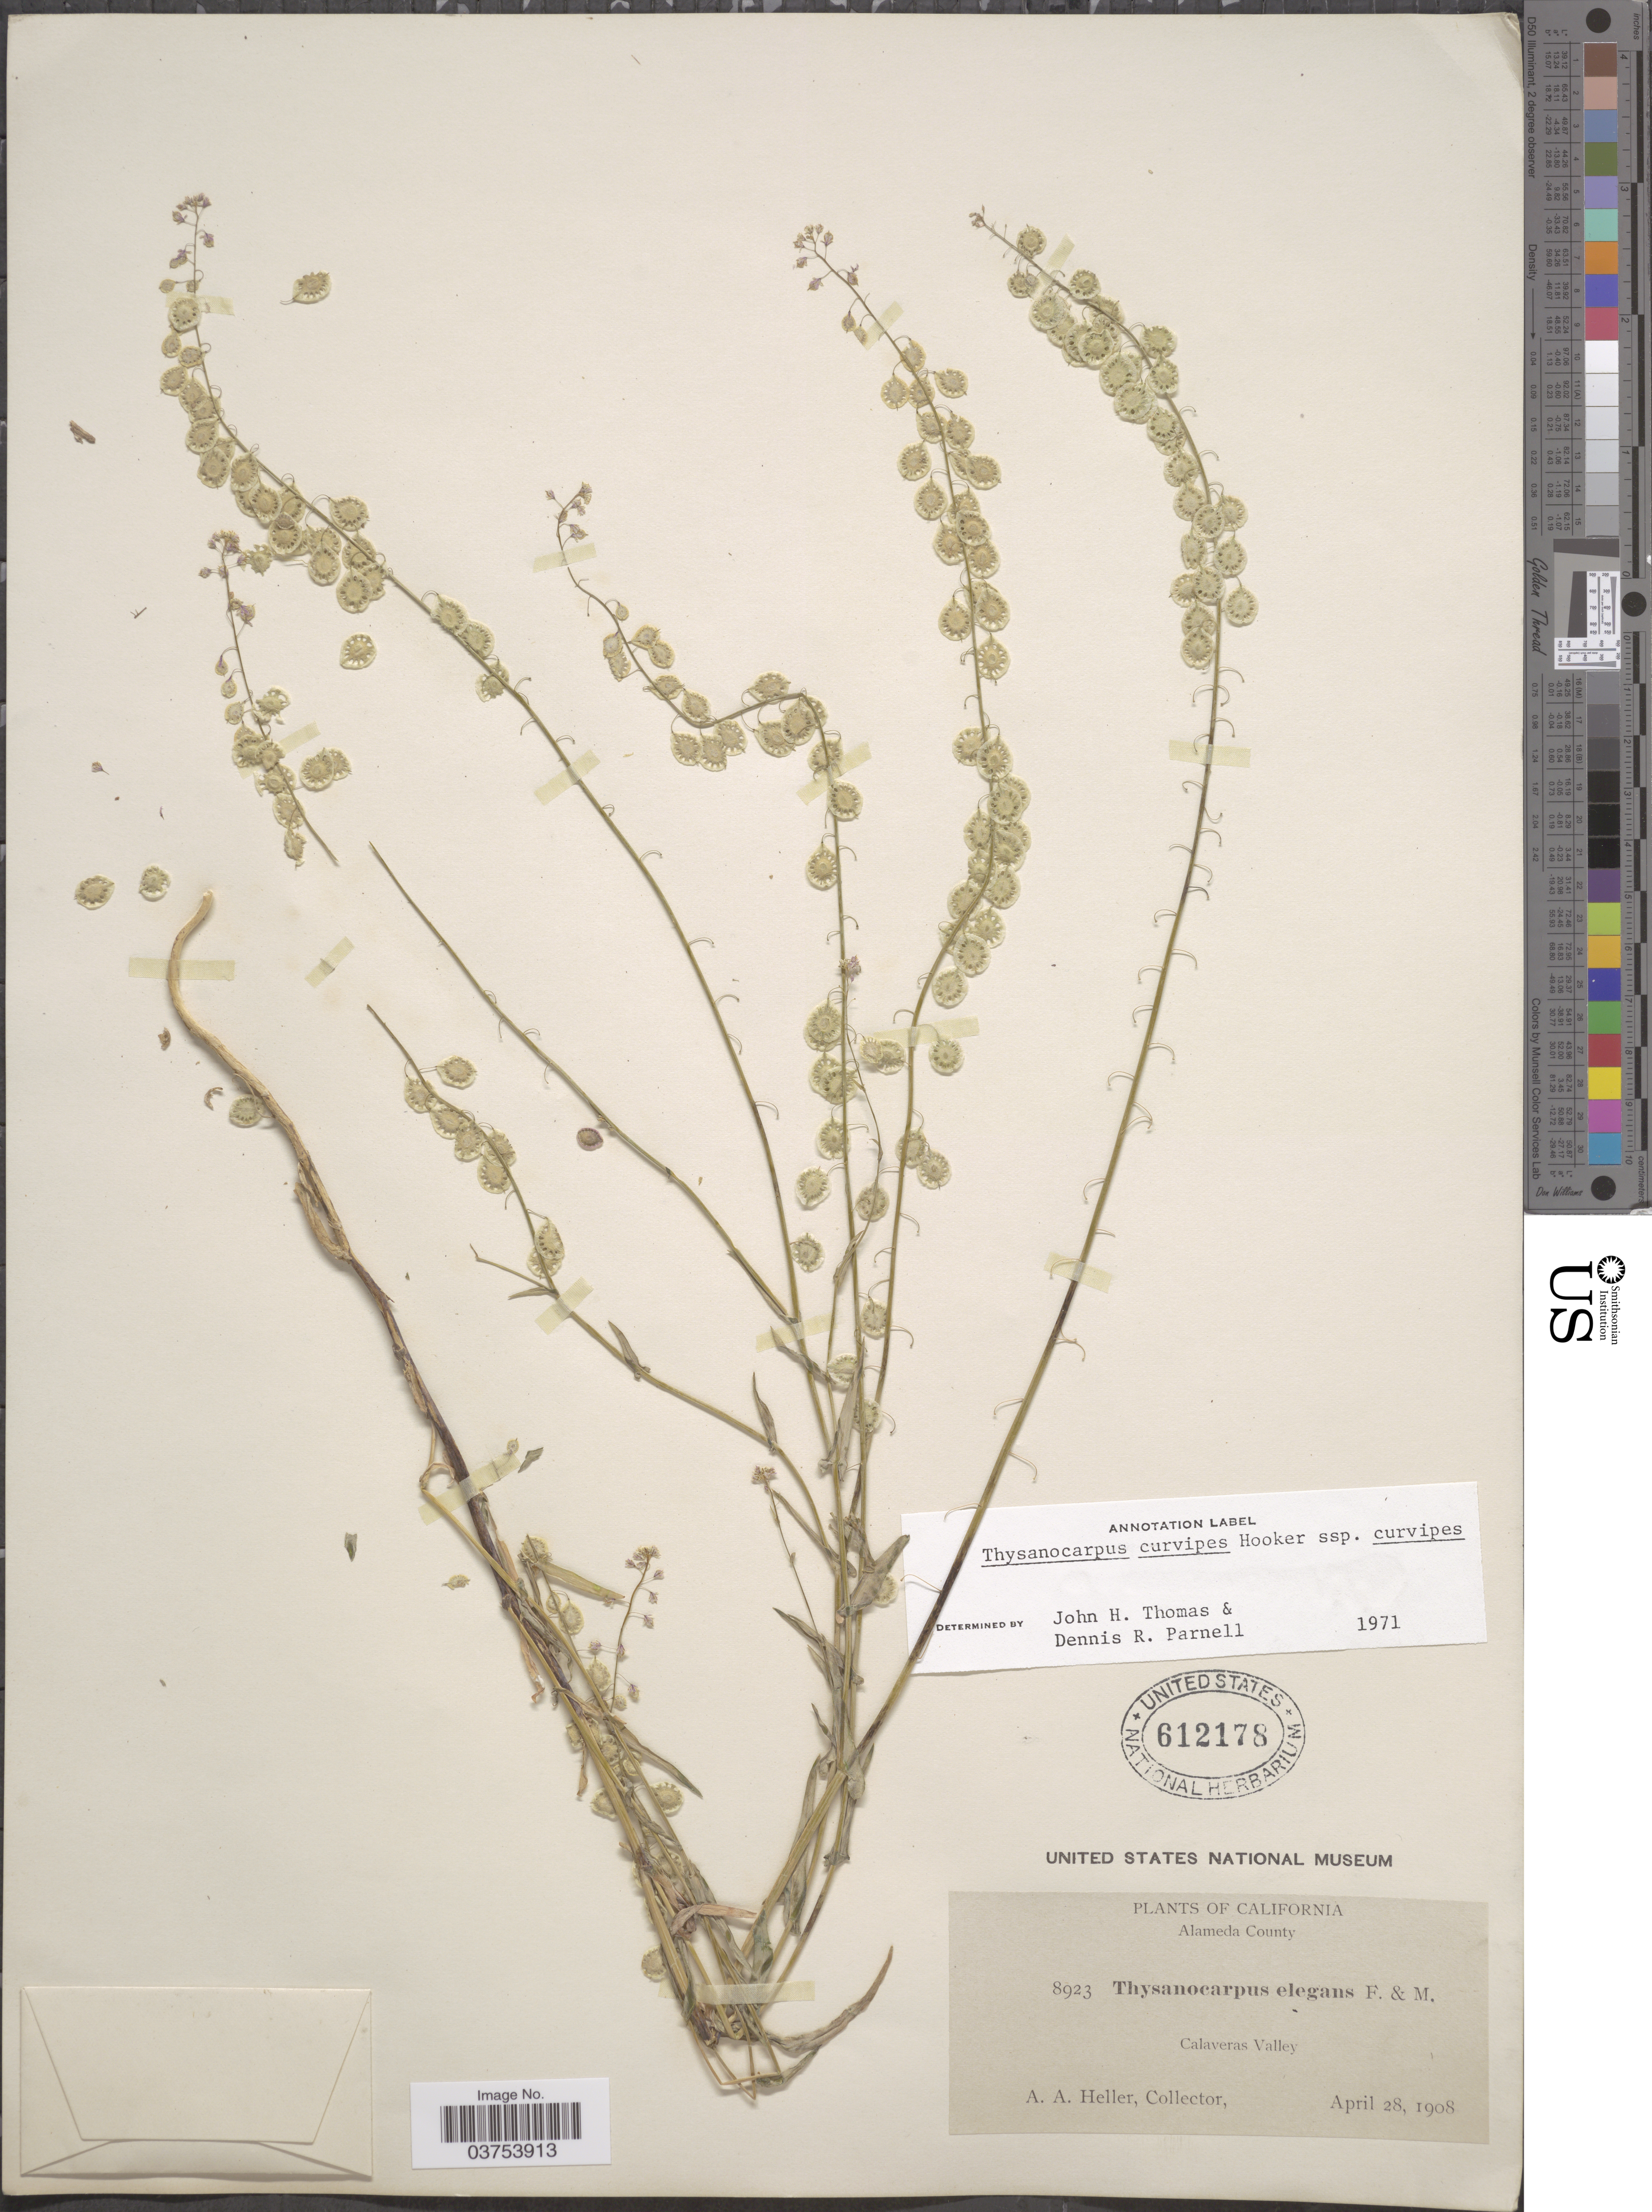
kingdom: Plantae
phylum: Tracheophyta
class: Magnoliopsida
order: Brassicales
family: Brassicaceae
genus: Thysanocarpus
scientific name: Thysanocarpus curvipes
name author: Hook.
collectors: A. A. Heller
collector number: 8923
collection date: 1908-04-28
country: United States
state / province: California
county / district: Alameda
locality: Alameda County. Calaveras Valley.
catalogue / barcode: US 612178